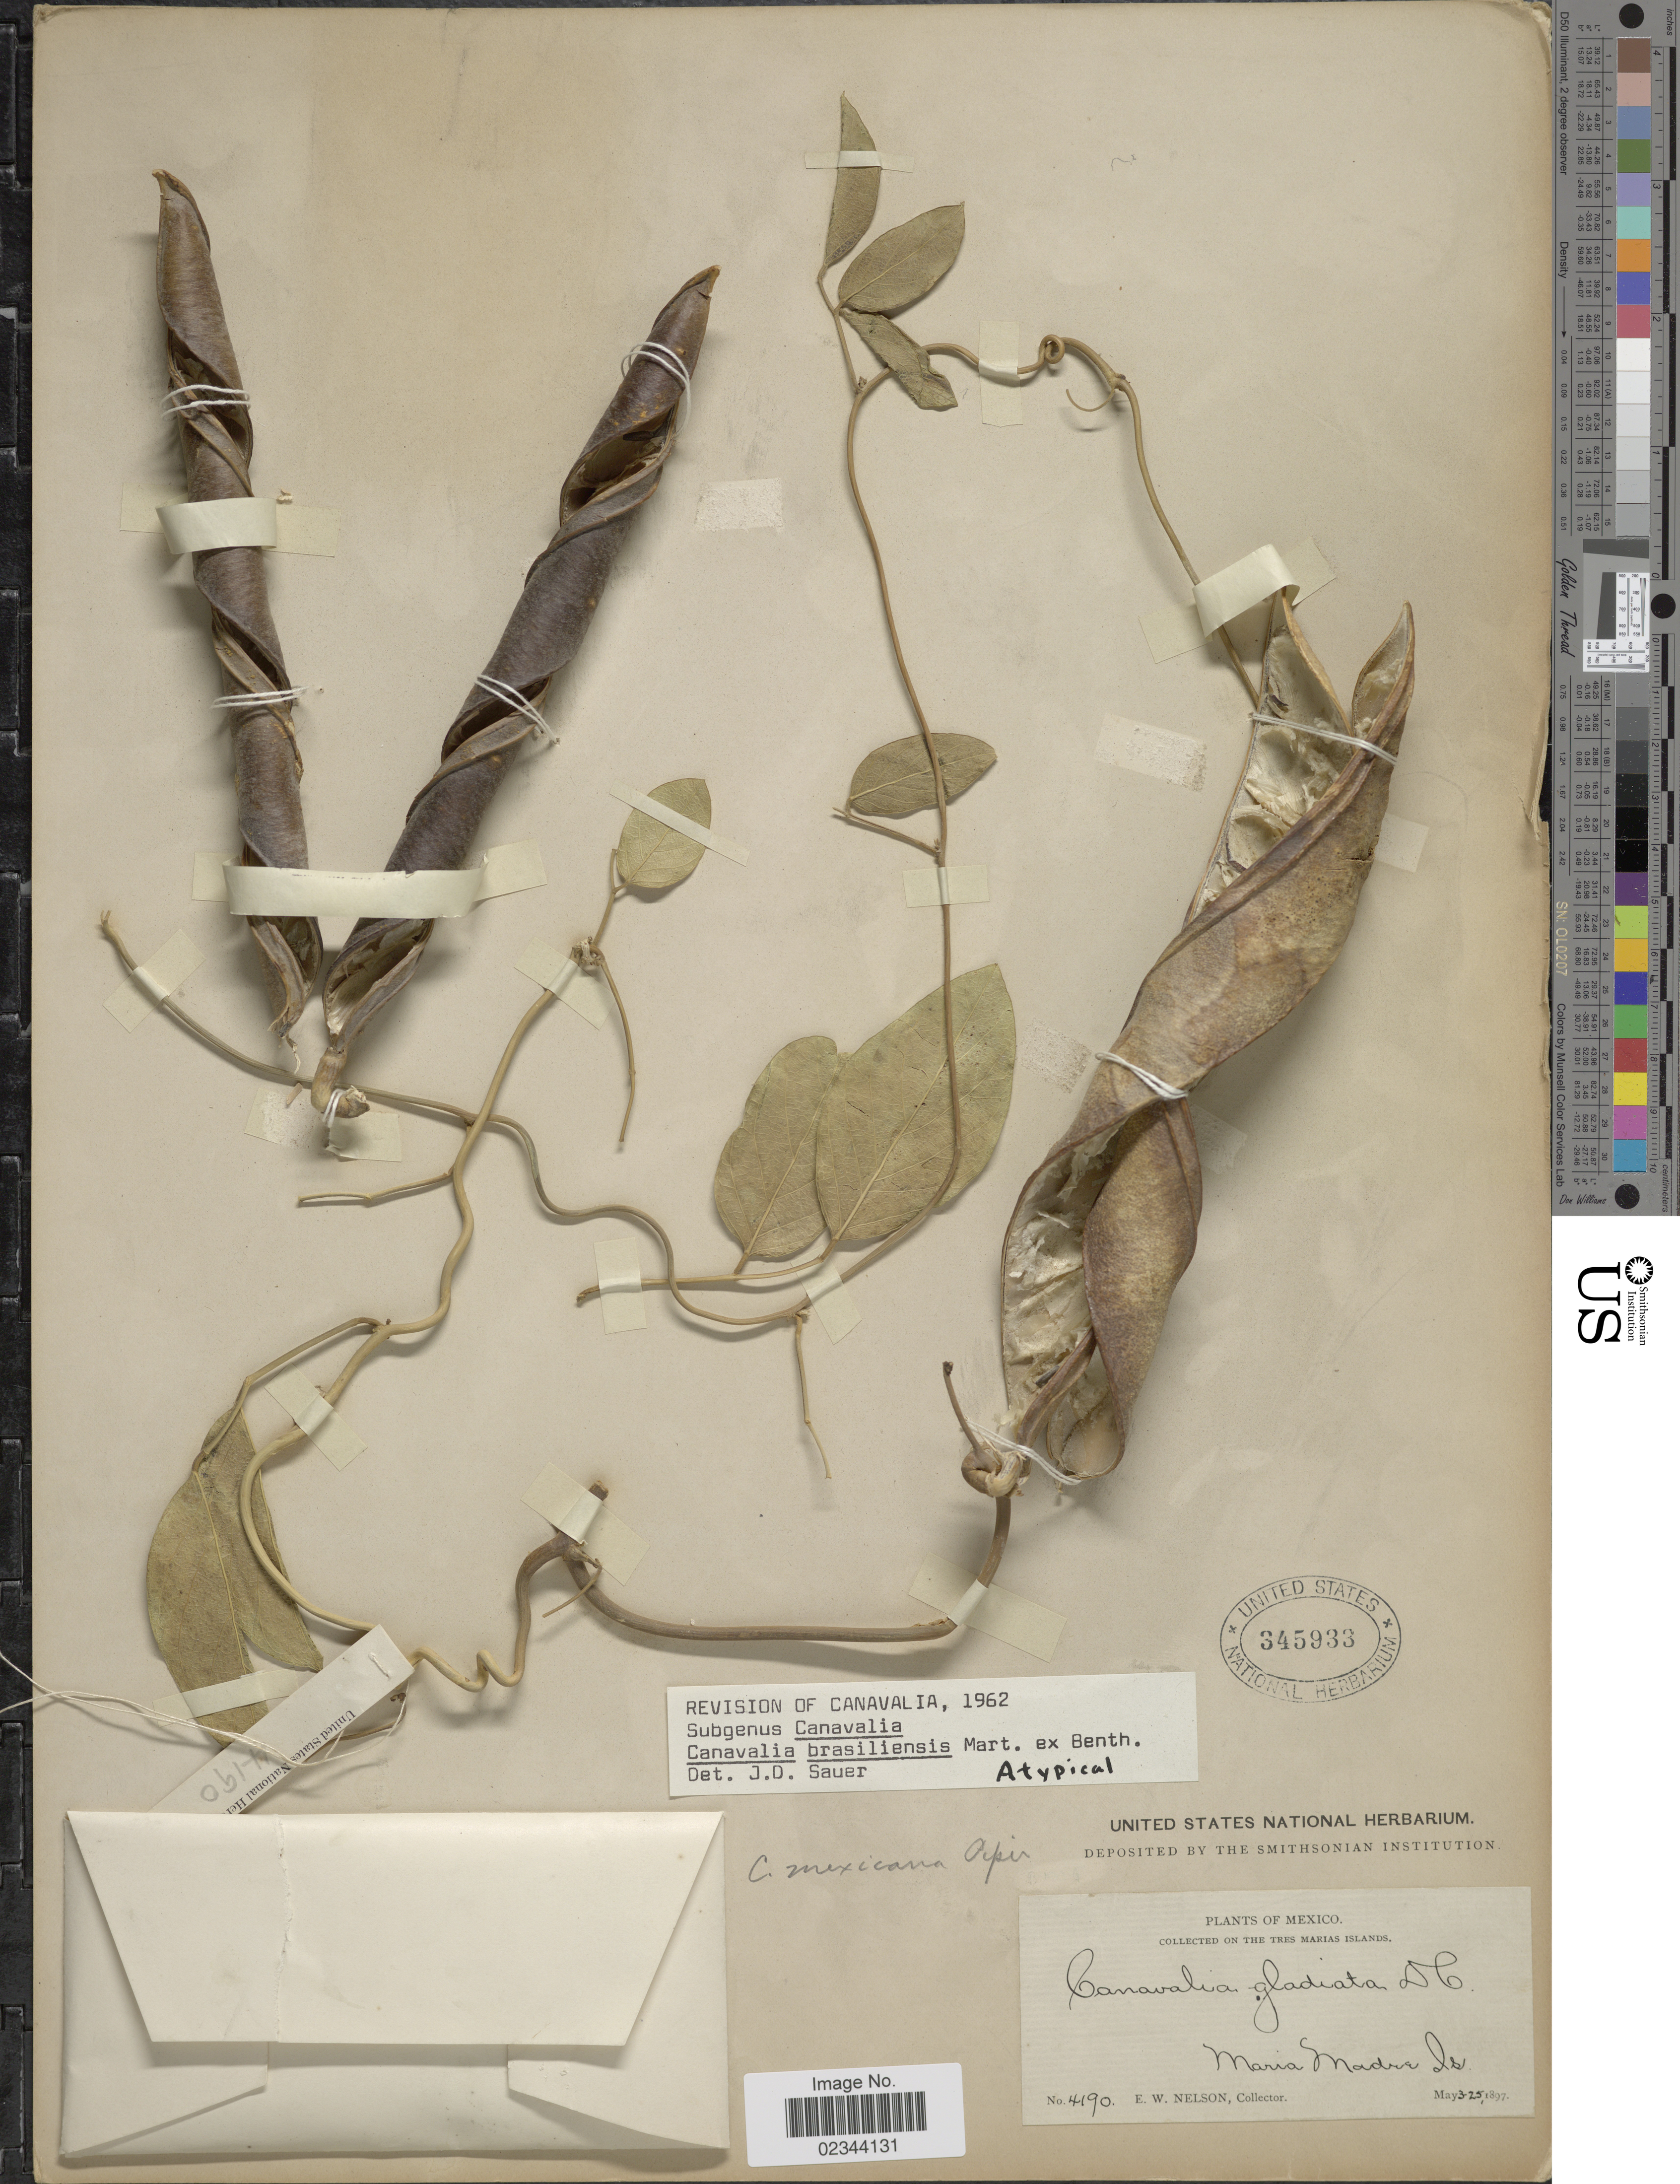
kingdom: Plantae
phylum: Tracheophyta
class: Magnoliopsida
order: Fabales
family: Fabaceae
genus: Canavalia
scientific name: Canavalia brasiliensis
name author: Mart. ex Benth.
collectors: E. W. Nelson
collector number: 4190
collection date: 1897-05-03/1897-05-25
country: Mexico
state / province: Nayarit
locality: On the Tres Marias Islands. Maria Madre Is.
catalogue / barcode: US 345933